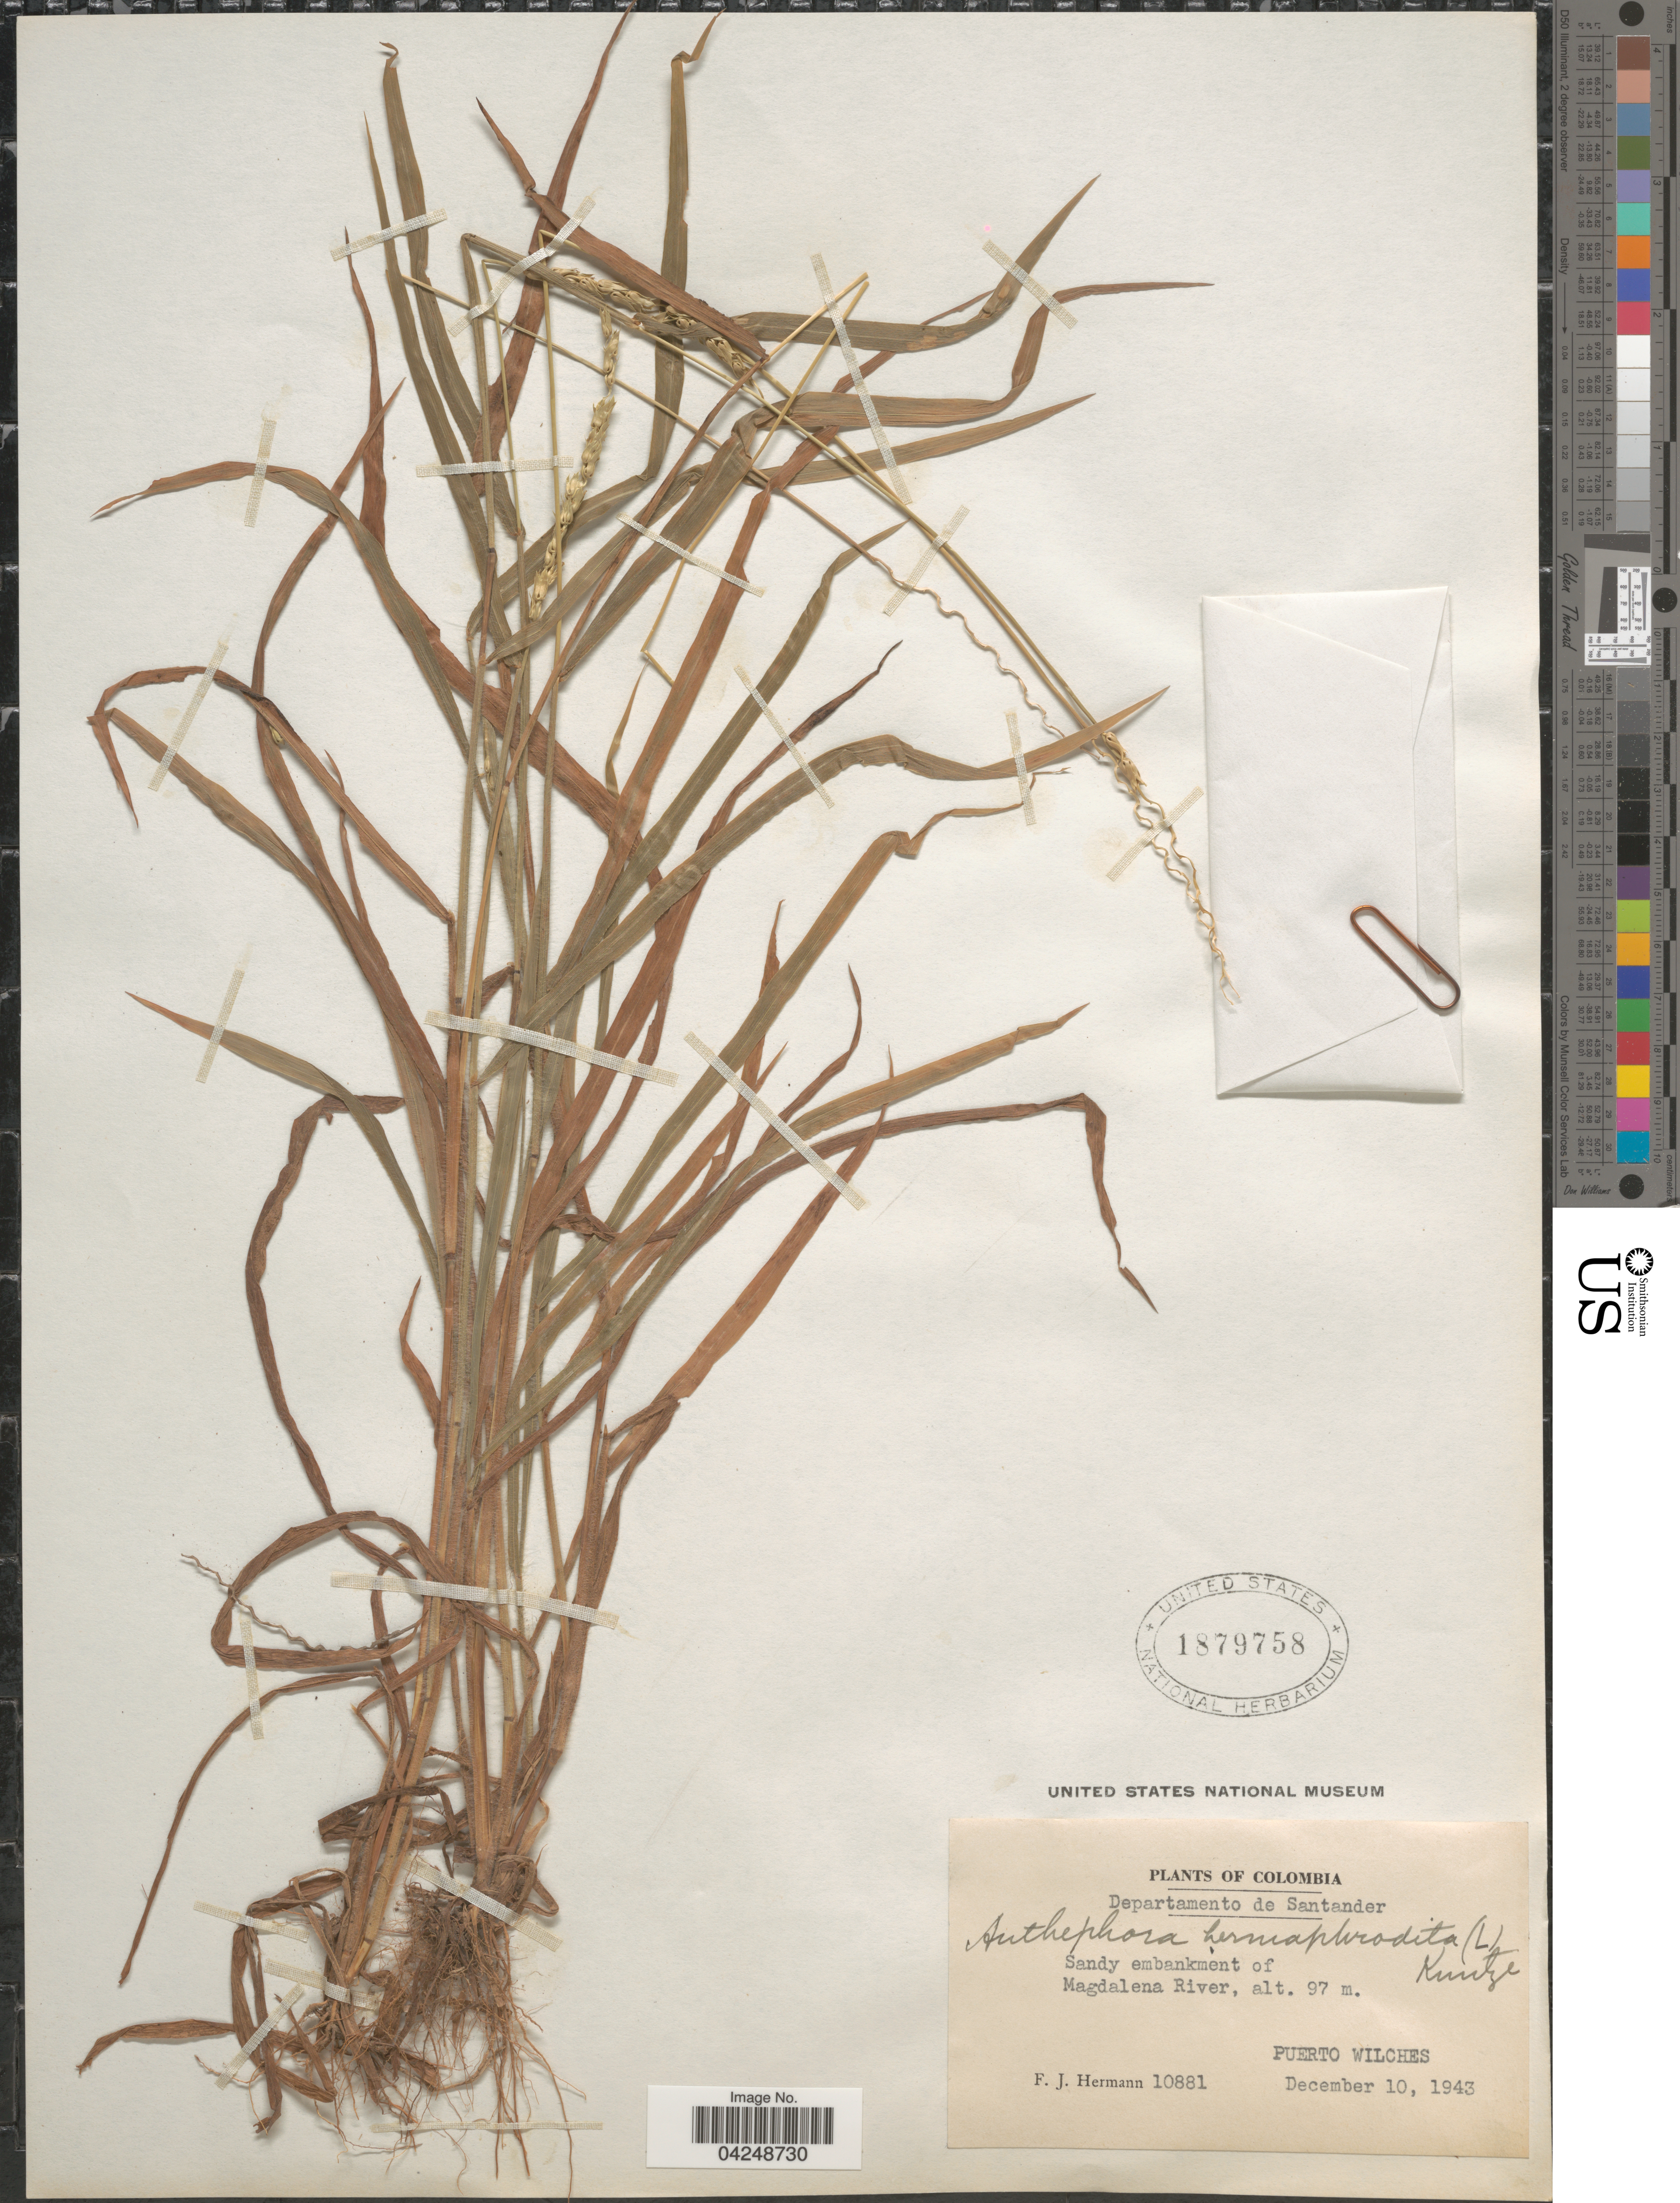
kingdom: Plantae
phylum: Tracheophyta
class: Liliopsida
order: Poales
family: Poaceae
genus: Anthephora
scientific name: Anthephora hermaphrodita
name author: (L.) Kuntze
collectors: F. J. Hermann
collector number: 10881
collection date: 1943-12-10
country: Colombia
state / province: Santander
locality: Departamento de Santander. Sandy embankment of Magdalena River. Puerto Wilches.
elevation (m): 97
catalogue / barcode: US 1879758